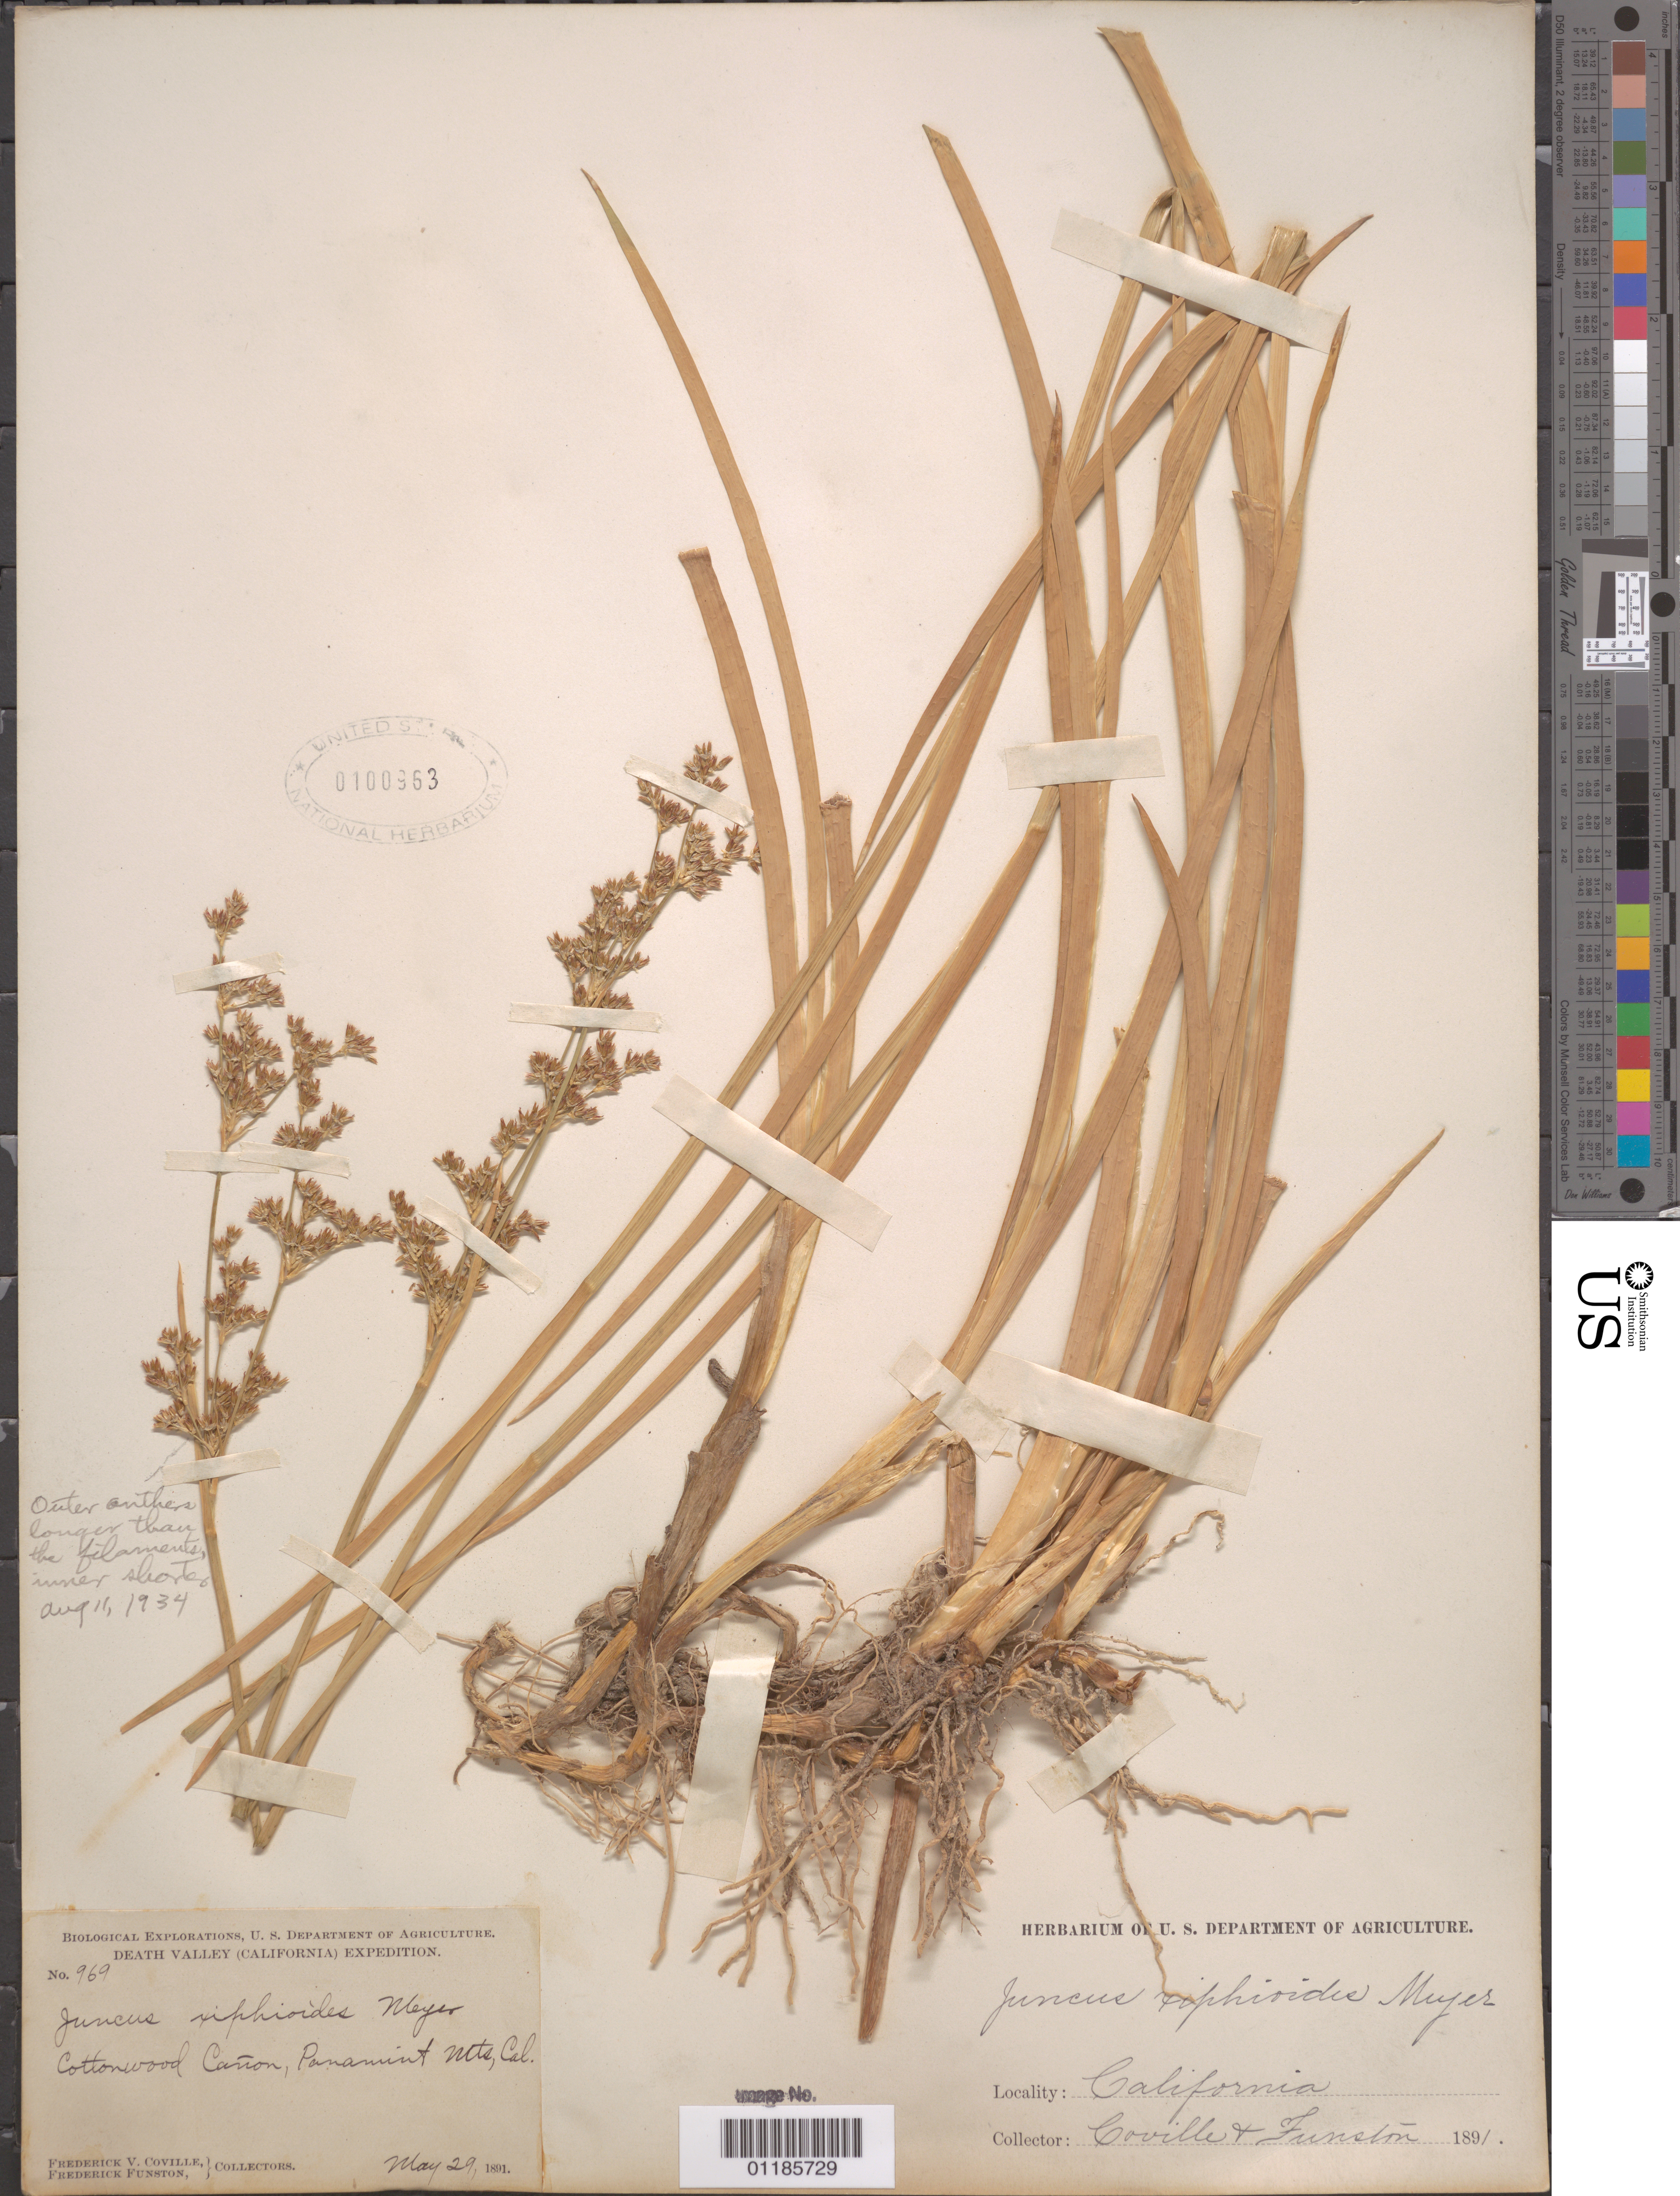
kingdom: Plantae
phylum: Tracheophyta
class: Liliopsida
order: Poales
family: Juncaceae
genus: Juncus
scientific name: Juncus xiphioides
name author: E. Mey.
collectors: F. V. Coville & F. Funston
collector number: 969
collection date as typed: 29 May 1891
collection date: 1891-05-29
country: United States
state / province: California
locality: Cottonwood Canyon, Panamint Mts.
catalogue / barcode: US 100963